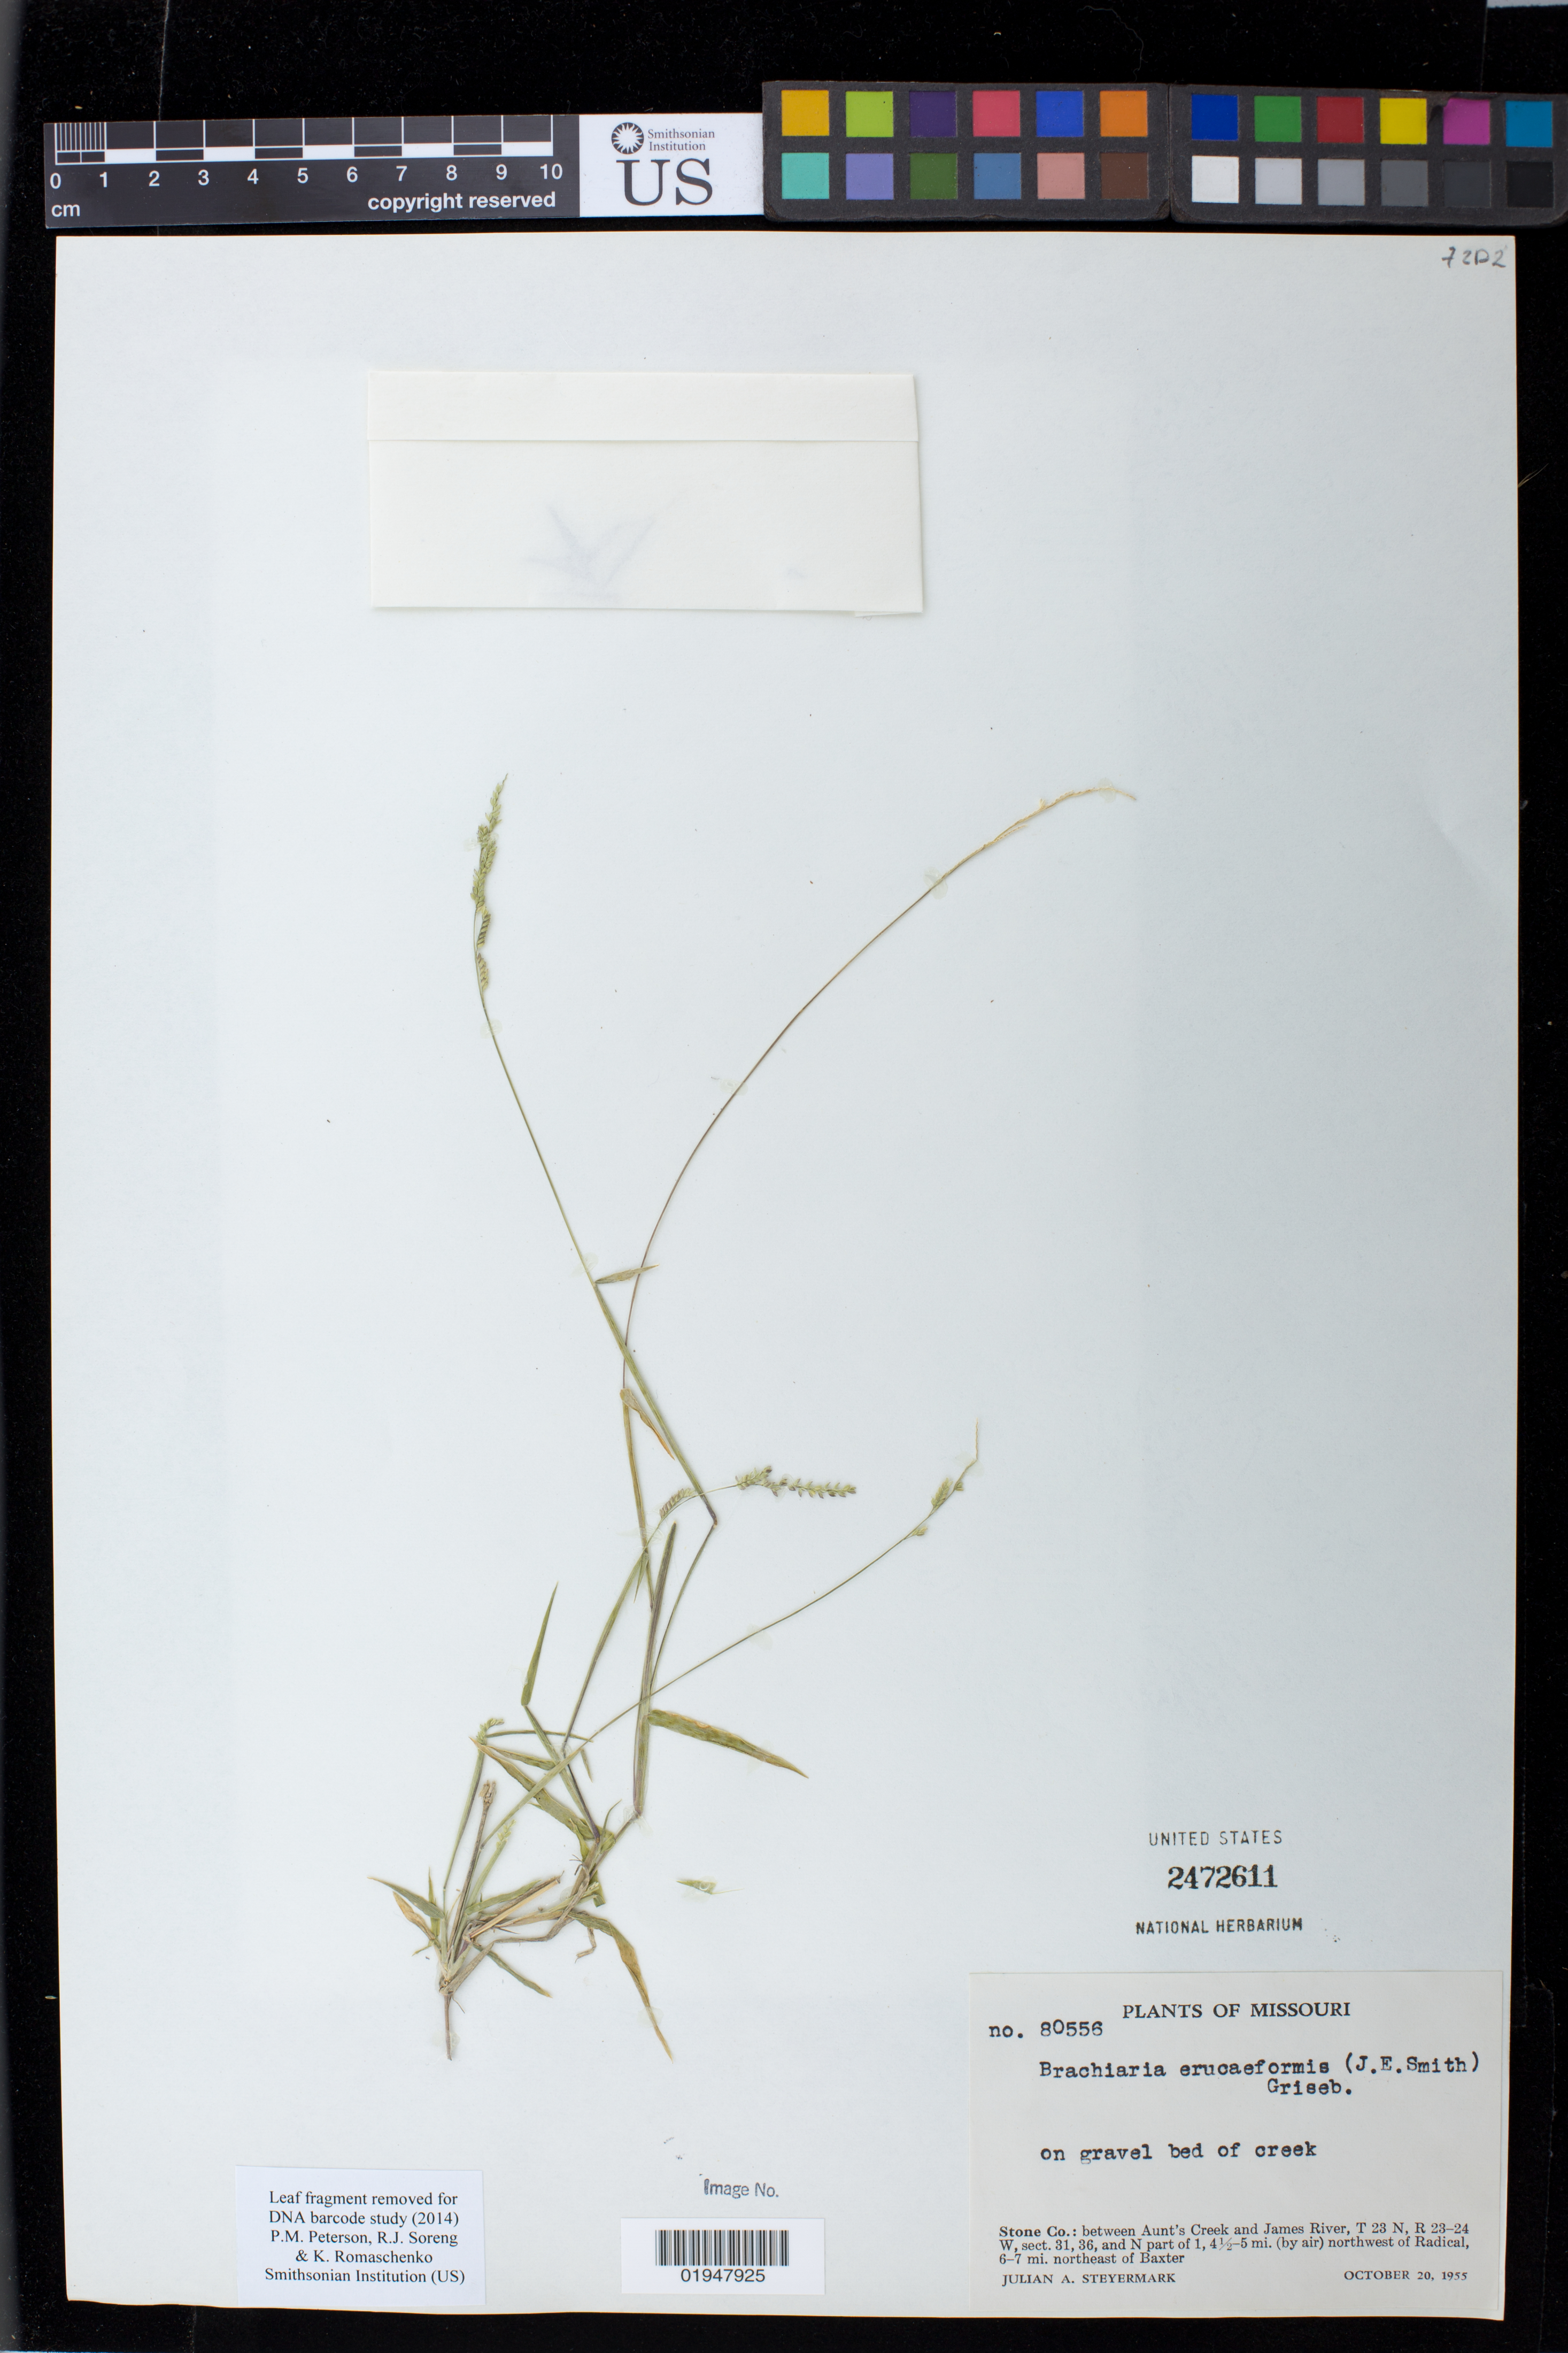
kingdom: Plantae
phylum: Tracheophyta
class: Liliopsida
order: Poales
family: Poaceae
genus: Brachiaria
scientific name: Brachiaria erucaeformis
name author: (Sm.) Griseb.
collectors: J. Steyermark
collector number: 80556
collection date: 1955-10-20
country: United States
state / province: Missouri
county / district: Stone County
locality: between Aunt's Creek and James River, T 23 N, R 23-34 W, sect. 31, 36, and N part of 1, 4.5-5 mi. (by air) northwest of Radical, 6-7 mi. northeast of Baxter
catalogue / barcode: US 2472611